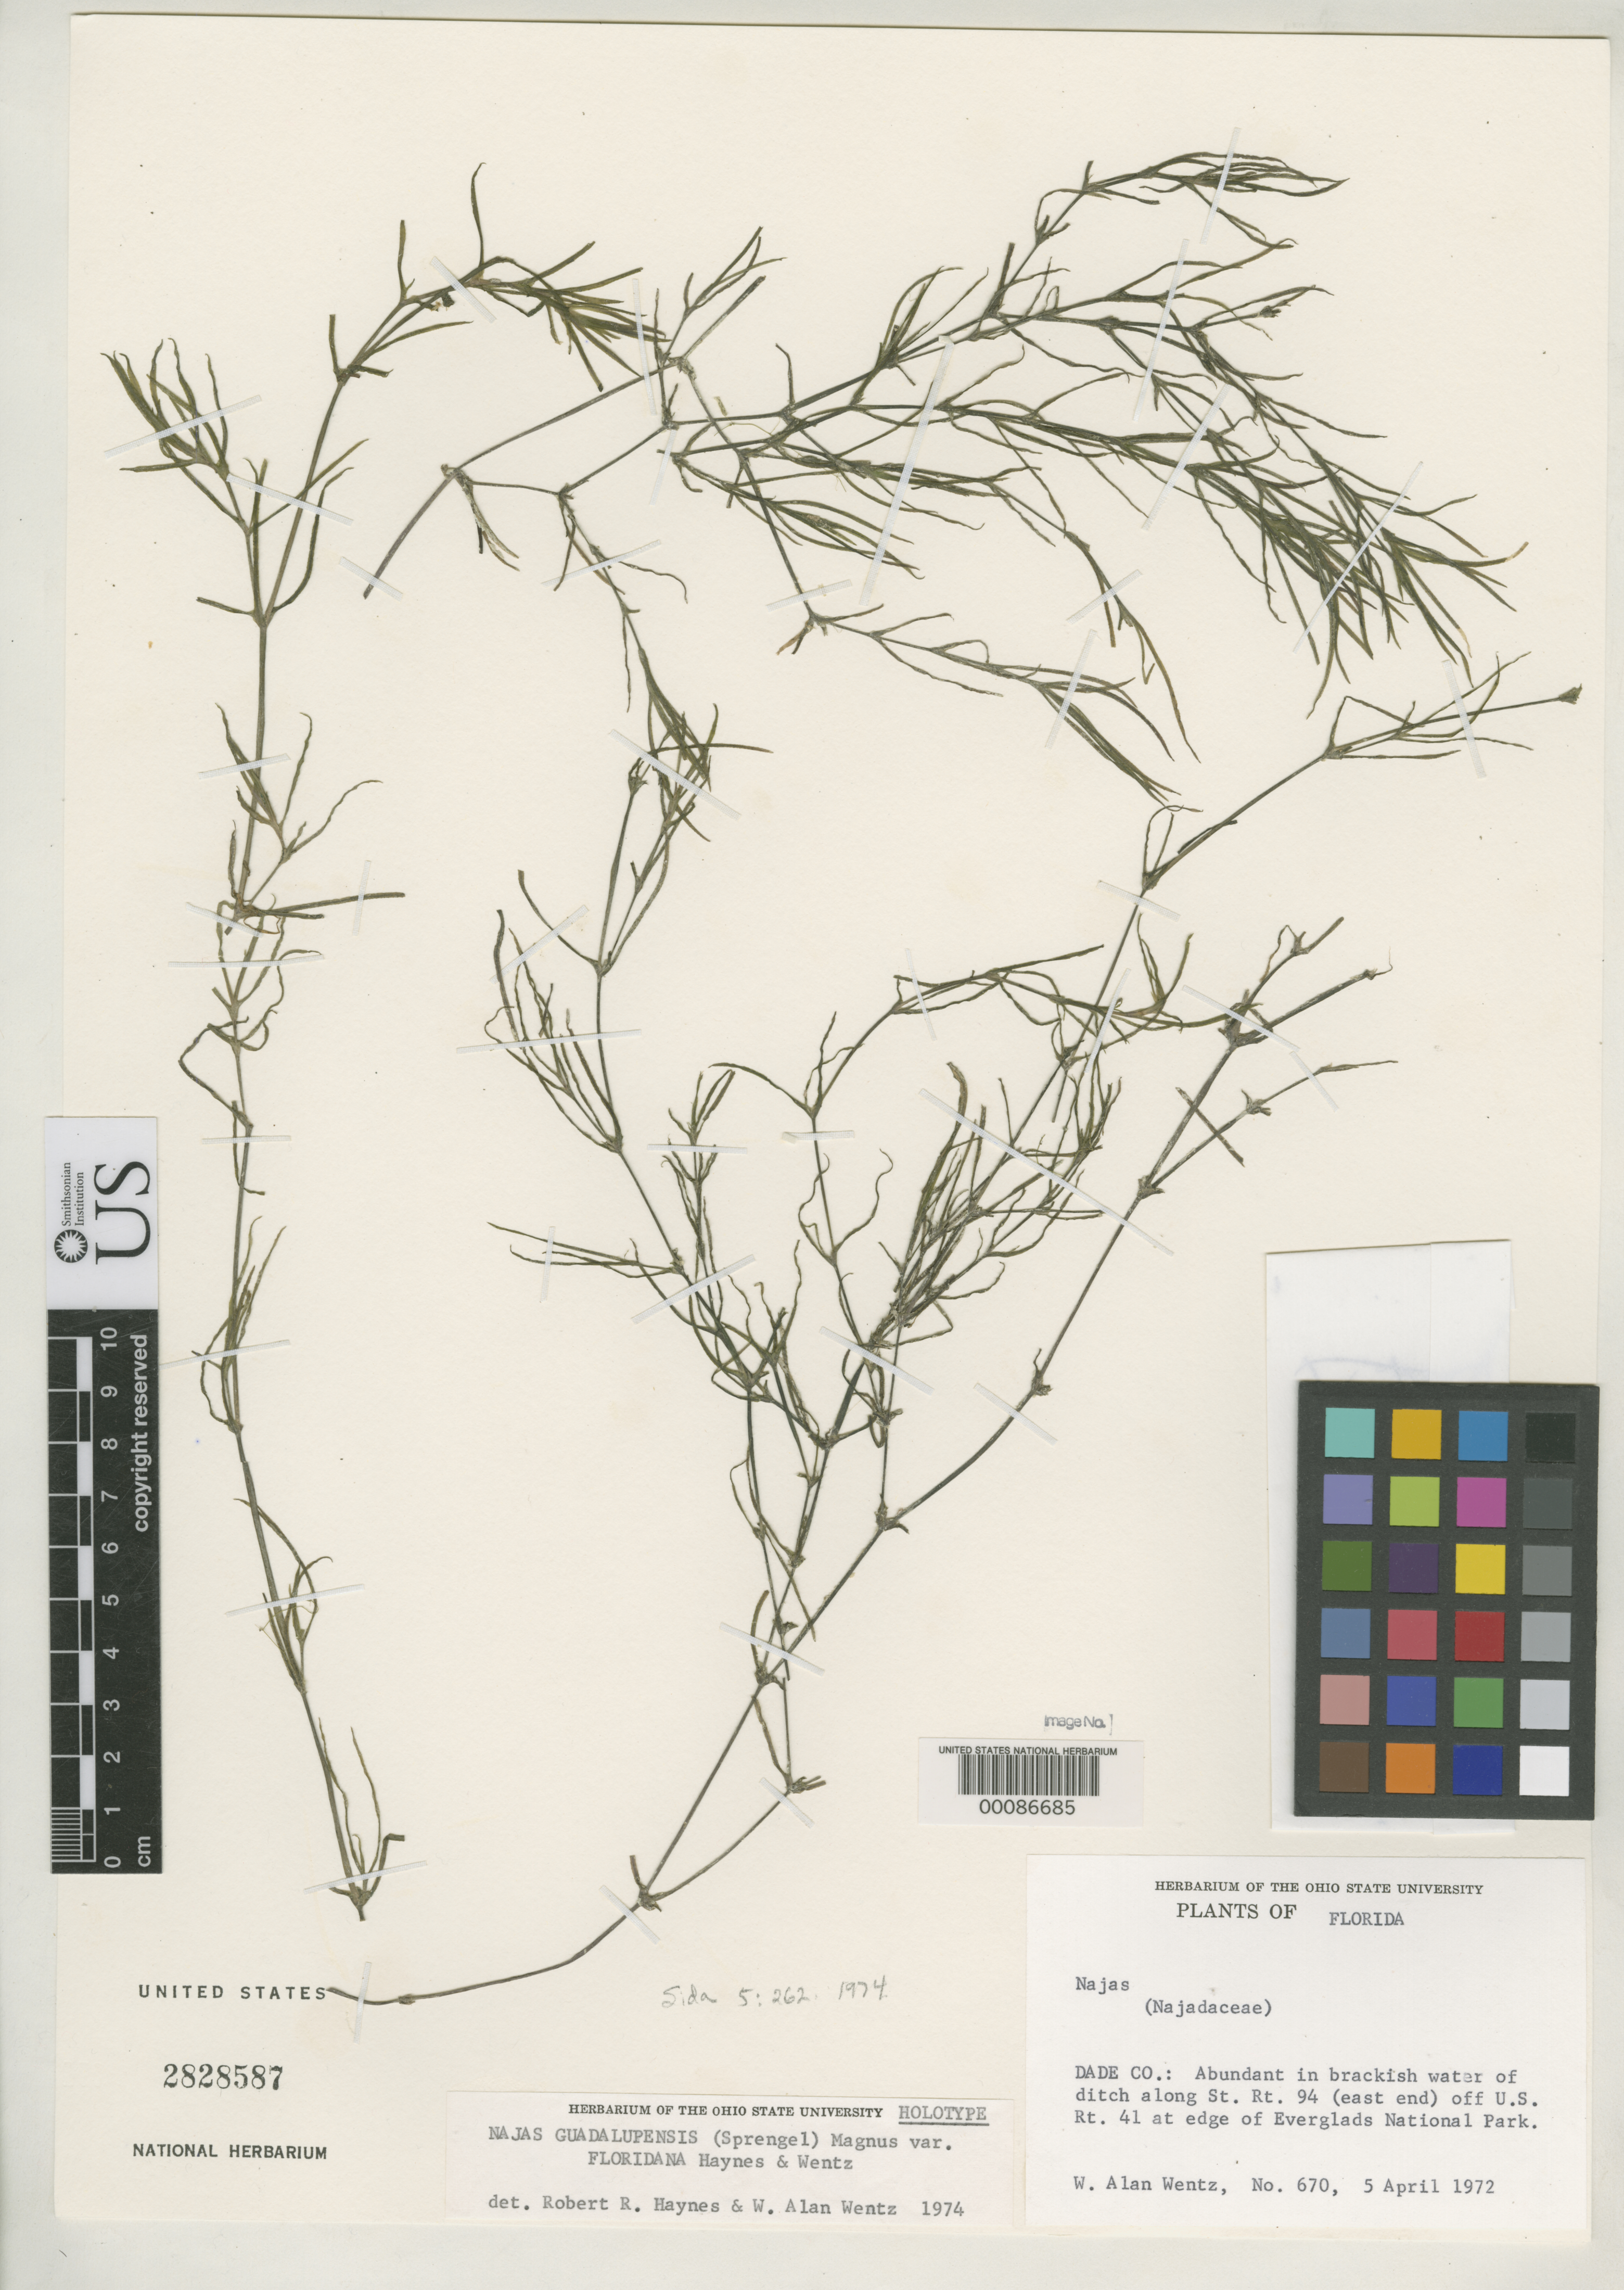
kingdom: Plantae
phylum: Tracheophyta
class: Liliopsida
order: Alismatales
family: Hydrocharitaceae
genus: Najas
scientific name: Najas guadalupensis var. floridana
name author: R.R. Haynes & Wentz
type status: Holotype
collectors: W. Wentz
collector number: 670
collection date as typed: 05 Apr 1972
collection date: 1972-04-05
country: United States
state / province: Florida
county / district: Dade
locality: Along rte. 94 off U.S. rte. 41 at edge of Everglades Natl. Park.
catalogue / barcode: US 2828587